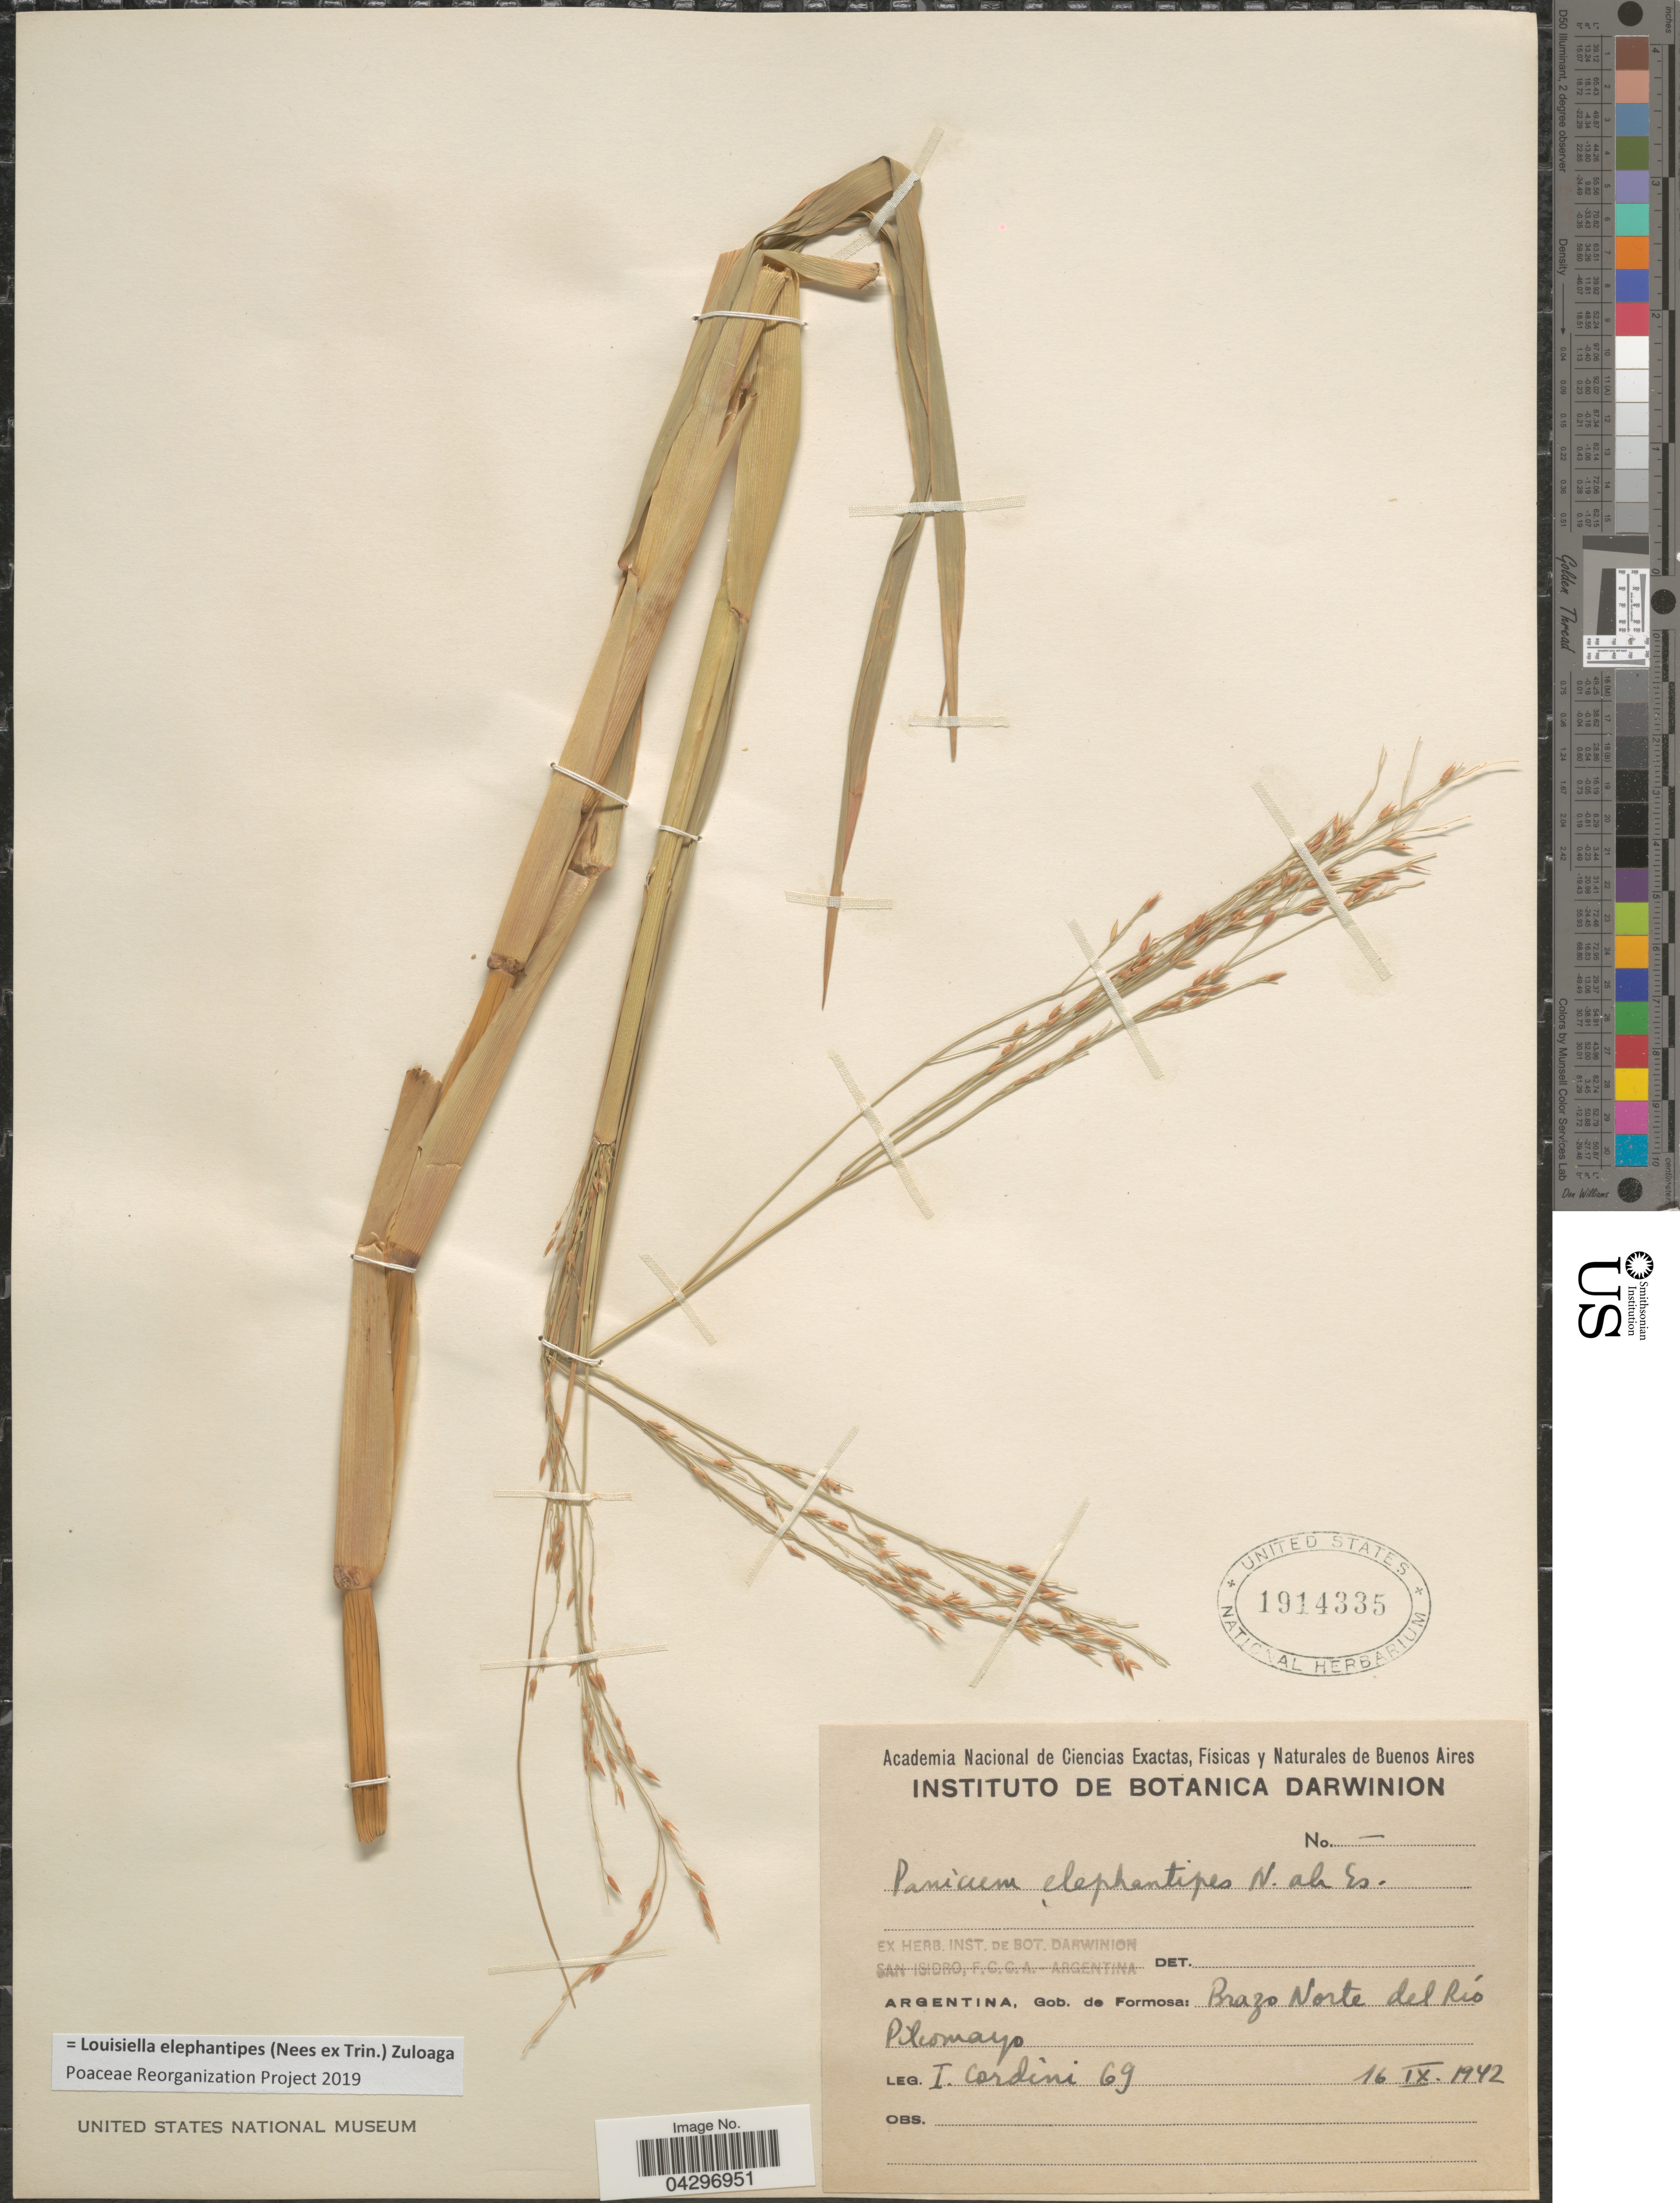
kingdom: Plantae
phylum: Tracheophyta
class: Liliopsida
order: Poales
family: Poaceae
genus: Louisiella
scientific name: Louisiella elephantipes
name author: (Nees ex Trin.) Zuloaga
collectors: I. Cordini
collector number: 69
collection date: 1942-09-16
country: Argentina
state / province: Formosa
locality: Gob. de Formosa: Brazo Norte del Río Pilcomayo.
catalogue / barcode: US 1914335